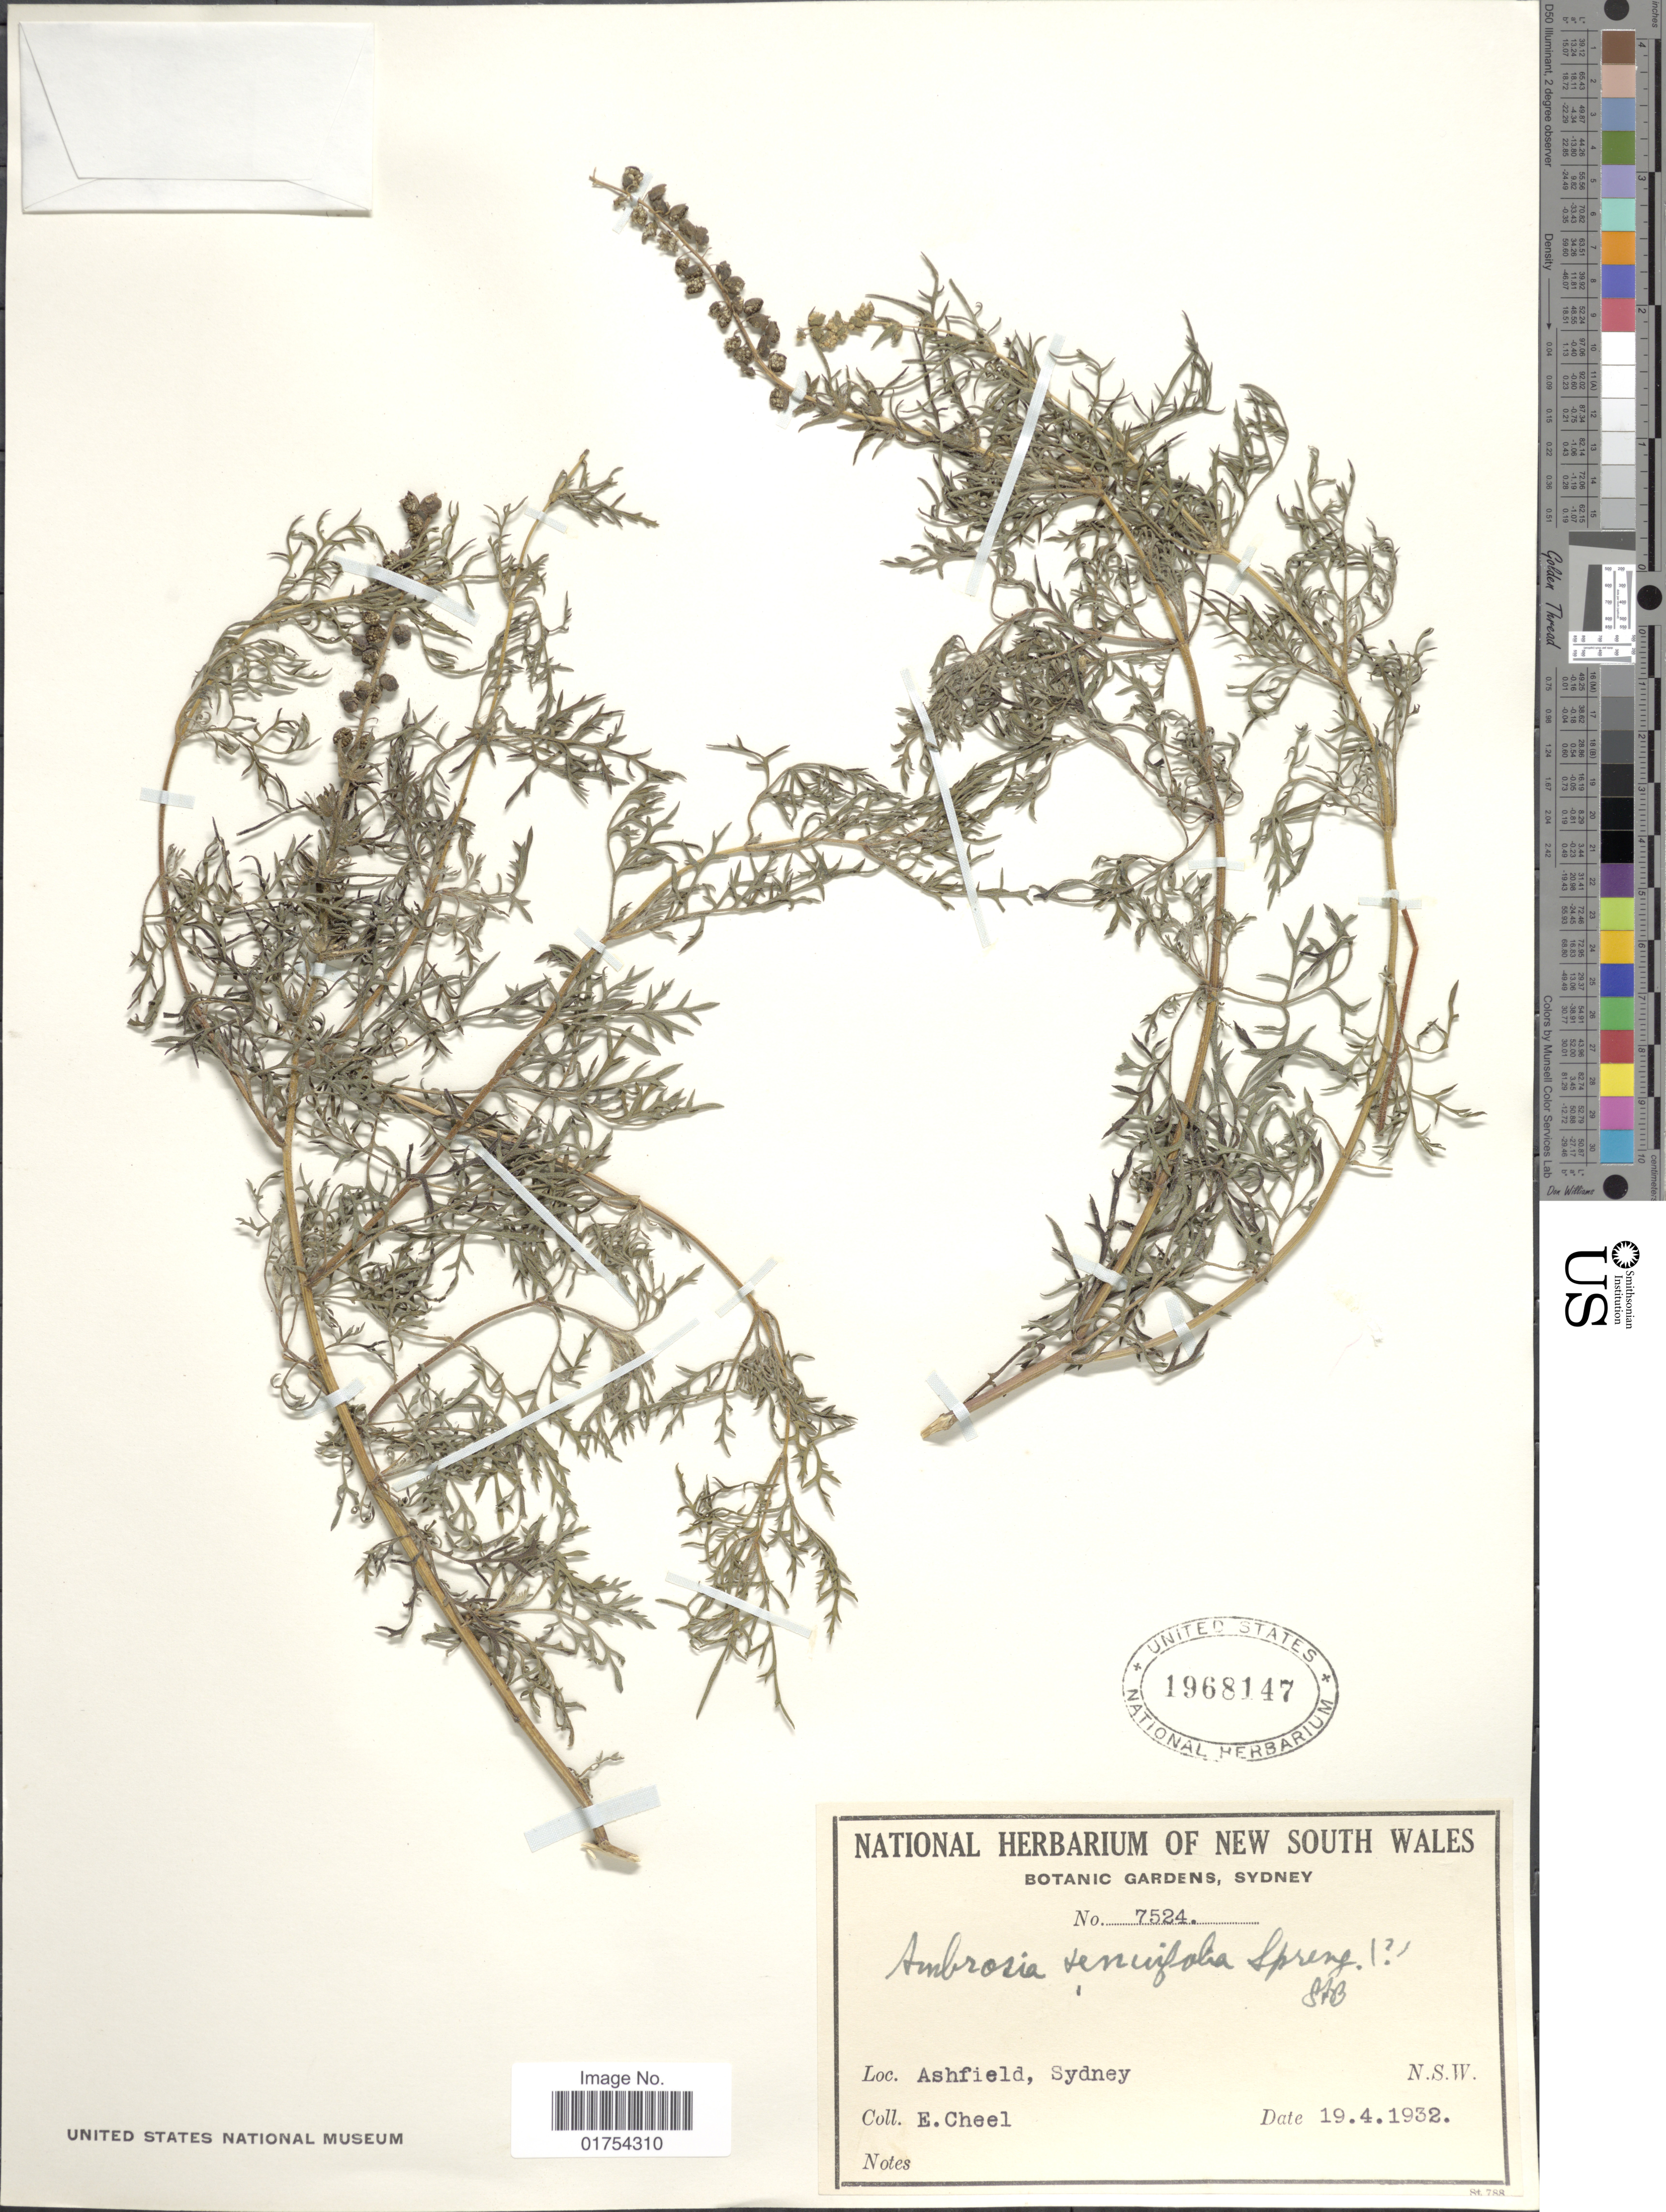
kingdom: Plantae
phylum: Tracheophyta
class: Magnoliopsida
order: Asterales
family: Asteraceae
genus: Ambrosia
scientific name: Ambrosia tenuifolia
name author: Spreng.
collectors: E. Cheel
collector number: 7524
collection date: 1932-04-19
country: Australia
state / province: New South Wales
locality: Ashfield, Sydney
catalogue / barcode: US 1968147